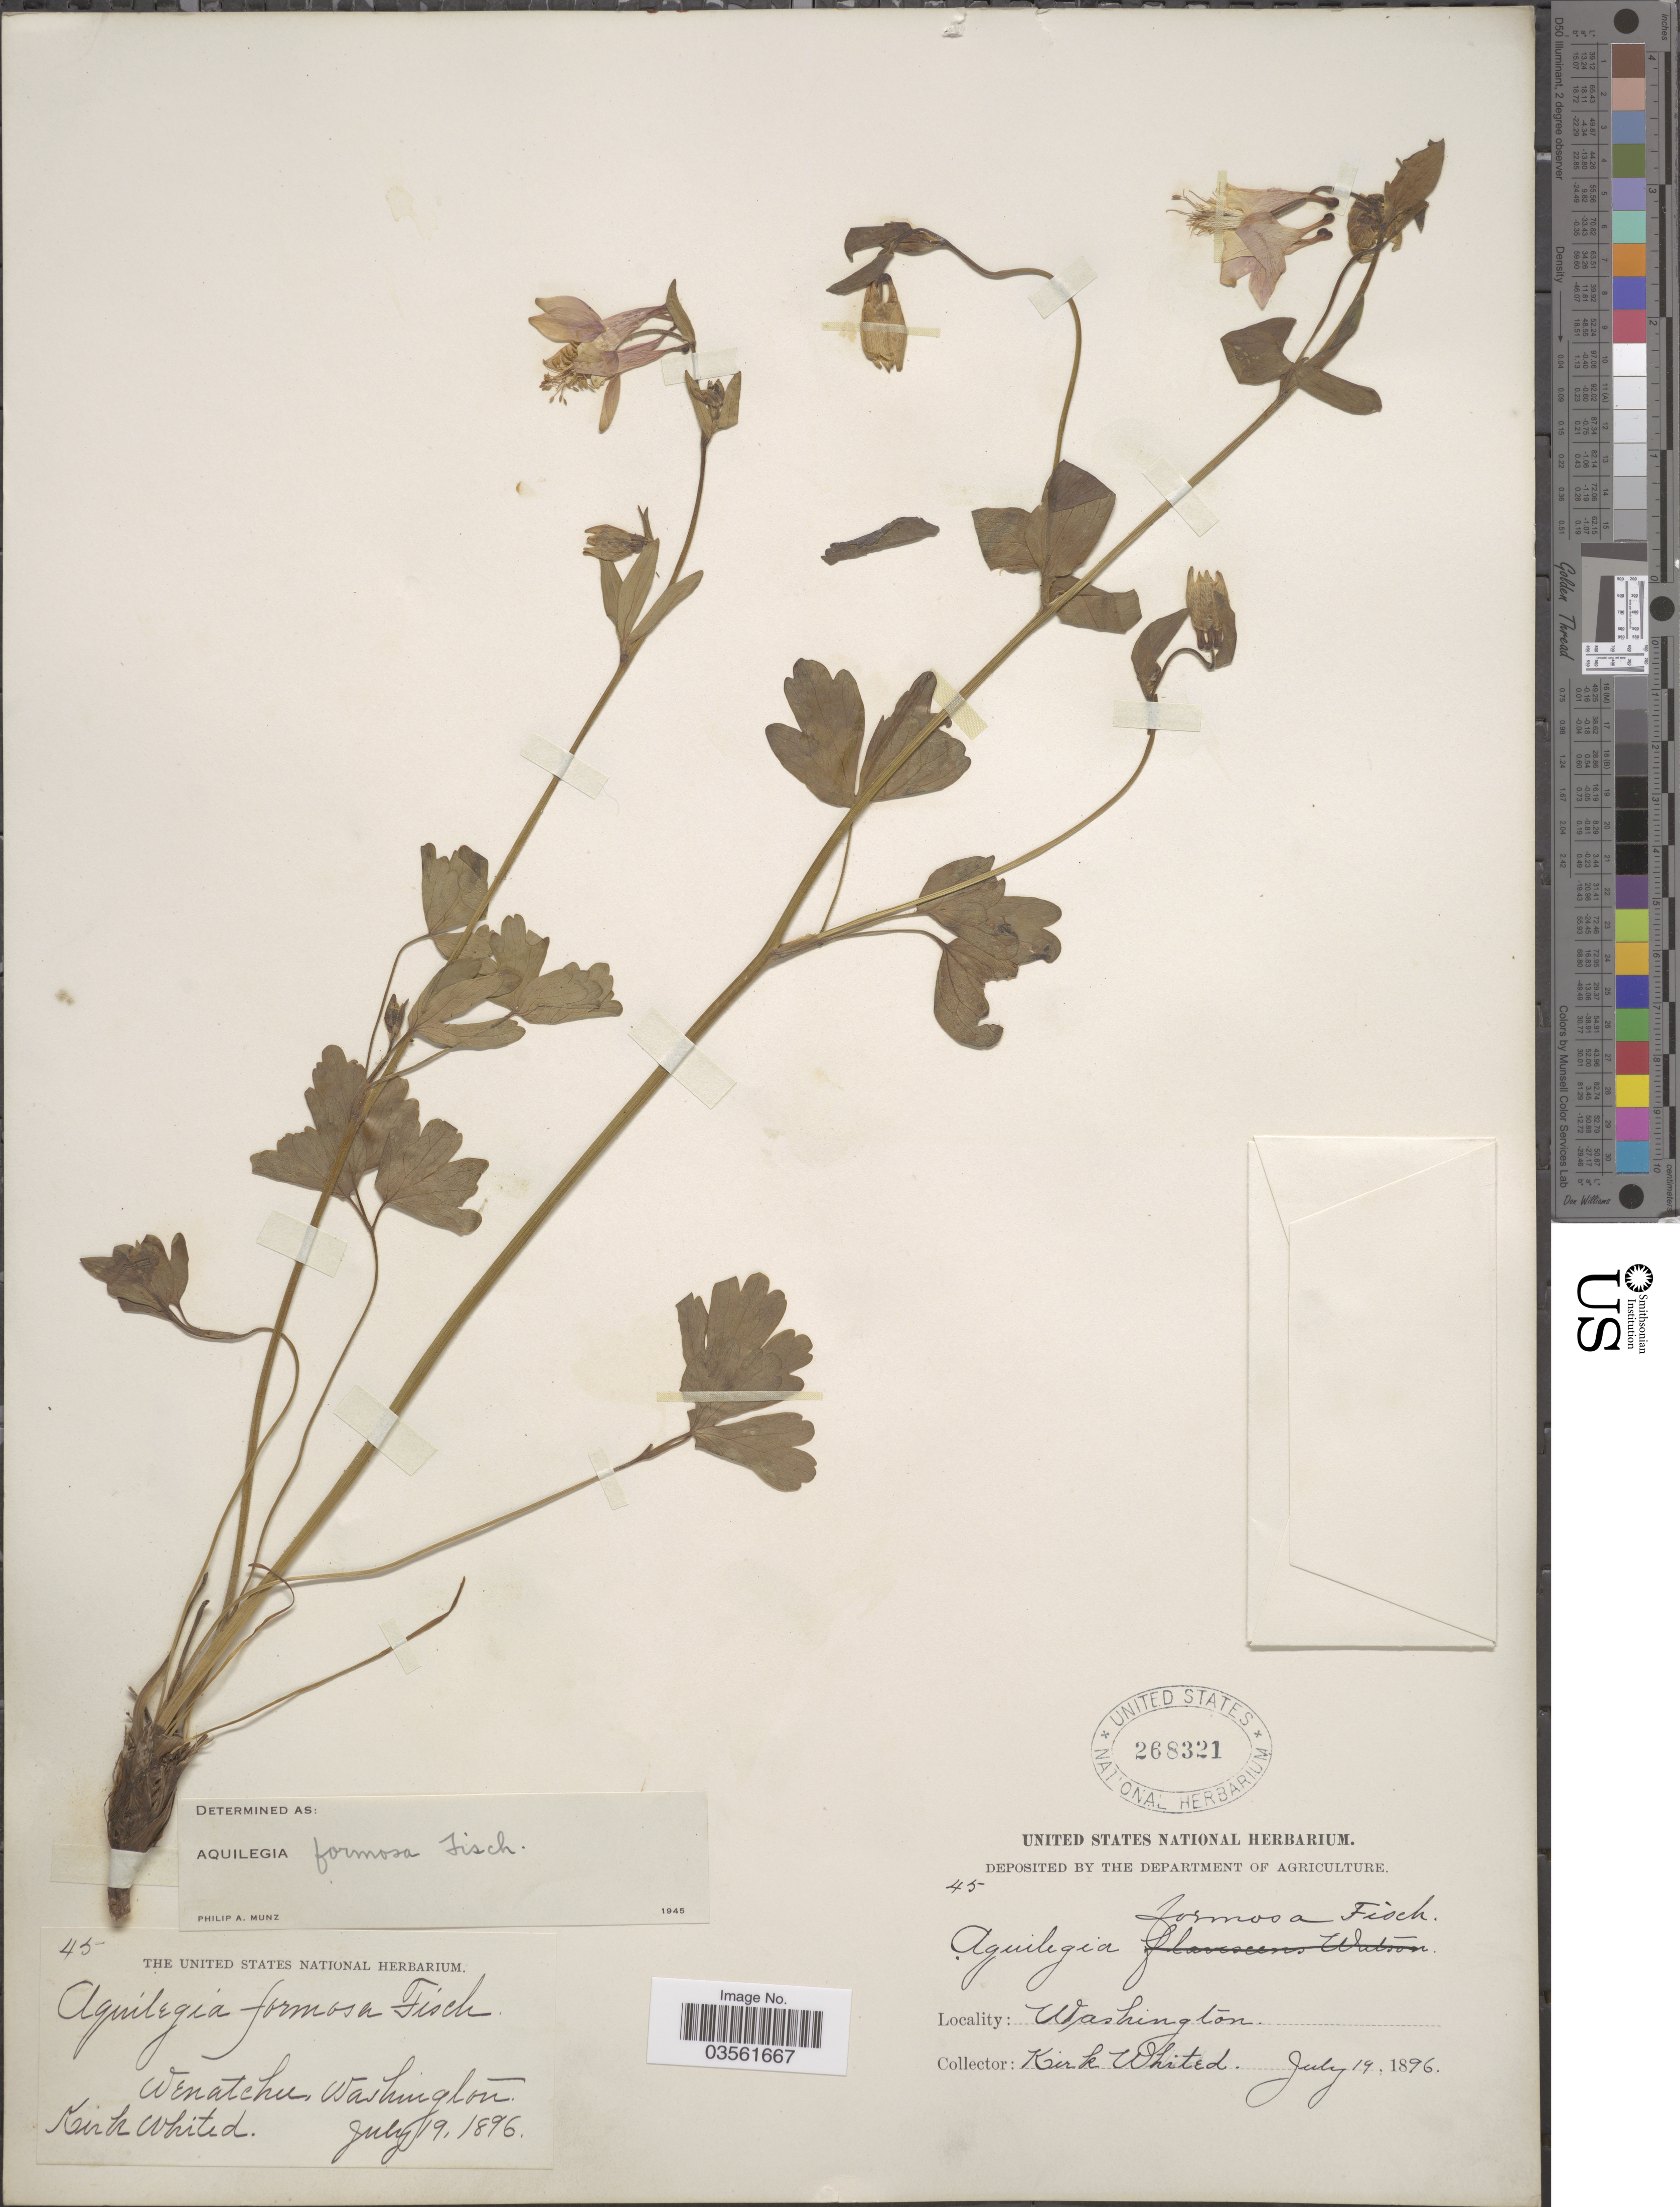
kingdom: Plantae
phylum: Tracheophyta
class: Magnoliopsida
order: Ranunculales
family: Ranunculaceae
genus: Aquilegia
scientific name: Aquilegia formosa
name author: Fisch. ex DC.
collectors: K. Whited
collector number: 45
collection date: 1896-07-19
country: United States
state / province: Washington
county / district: Chelan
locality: Wenatchee.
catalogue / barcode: US 268321